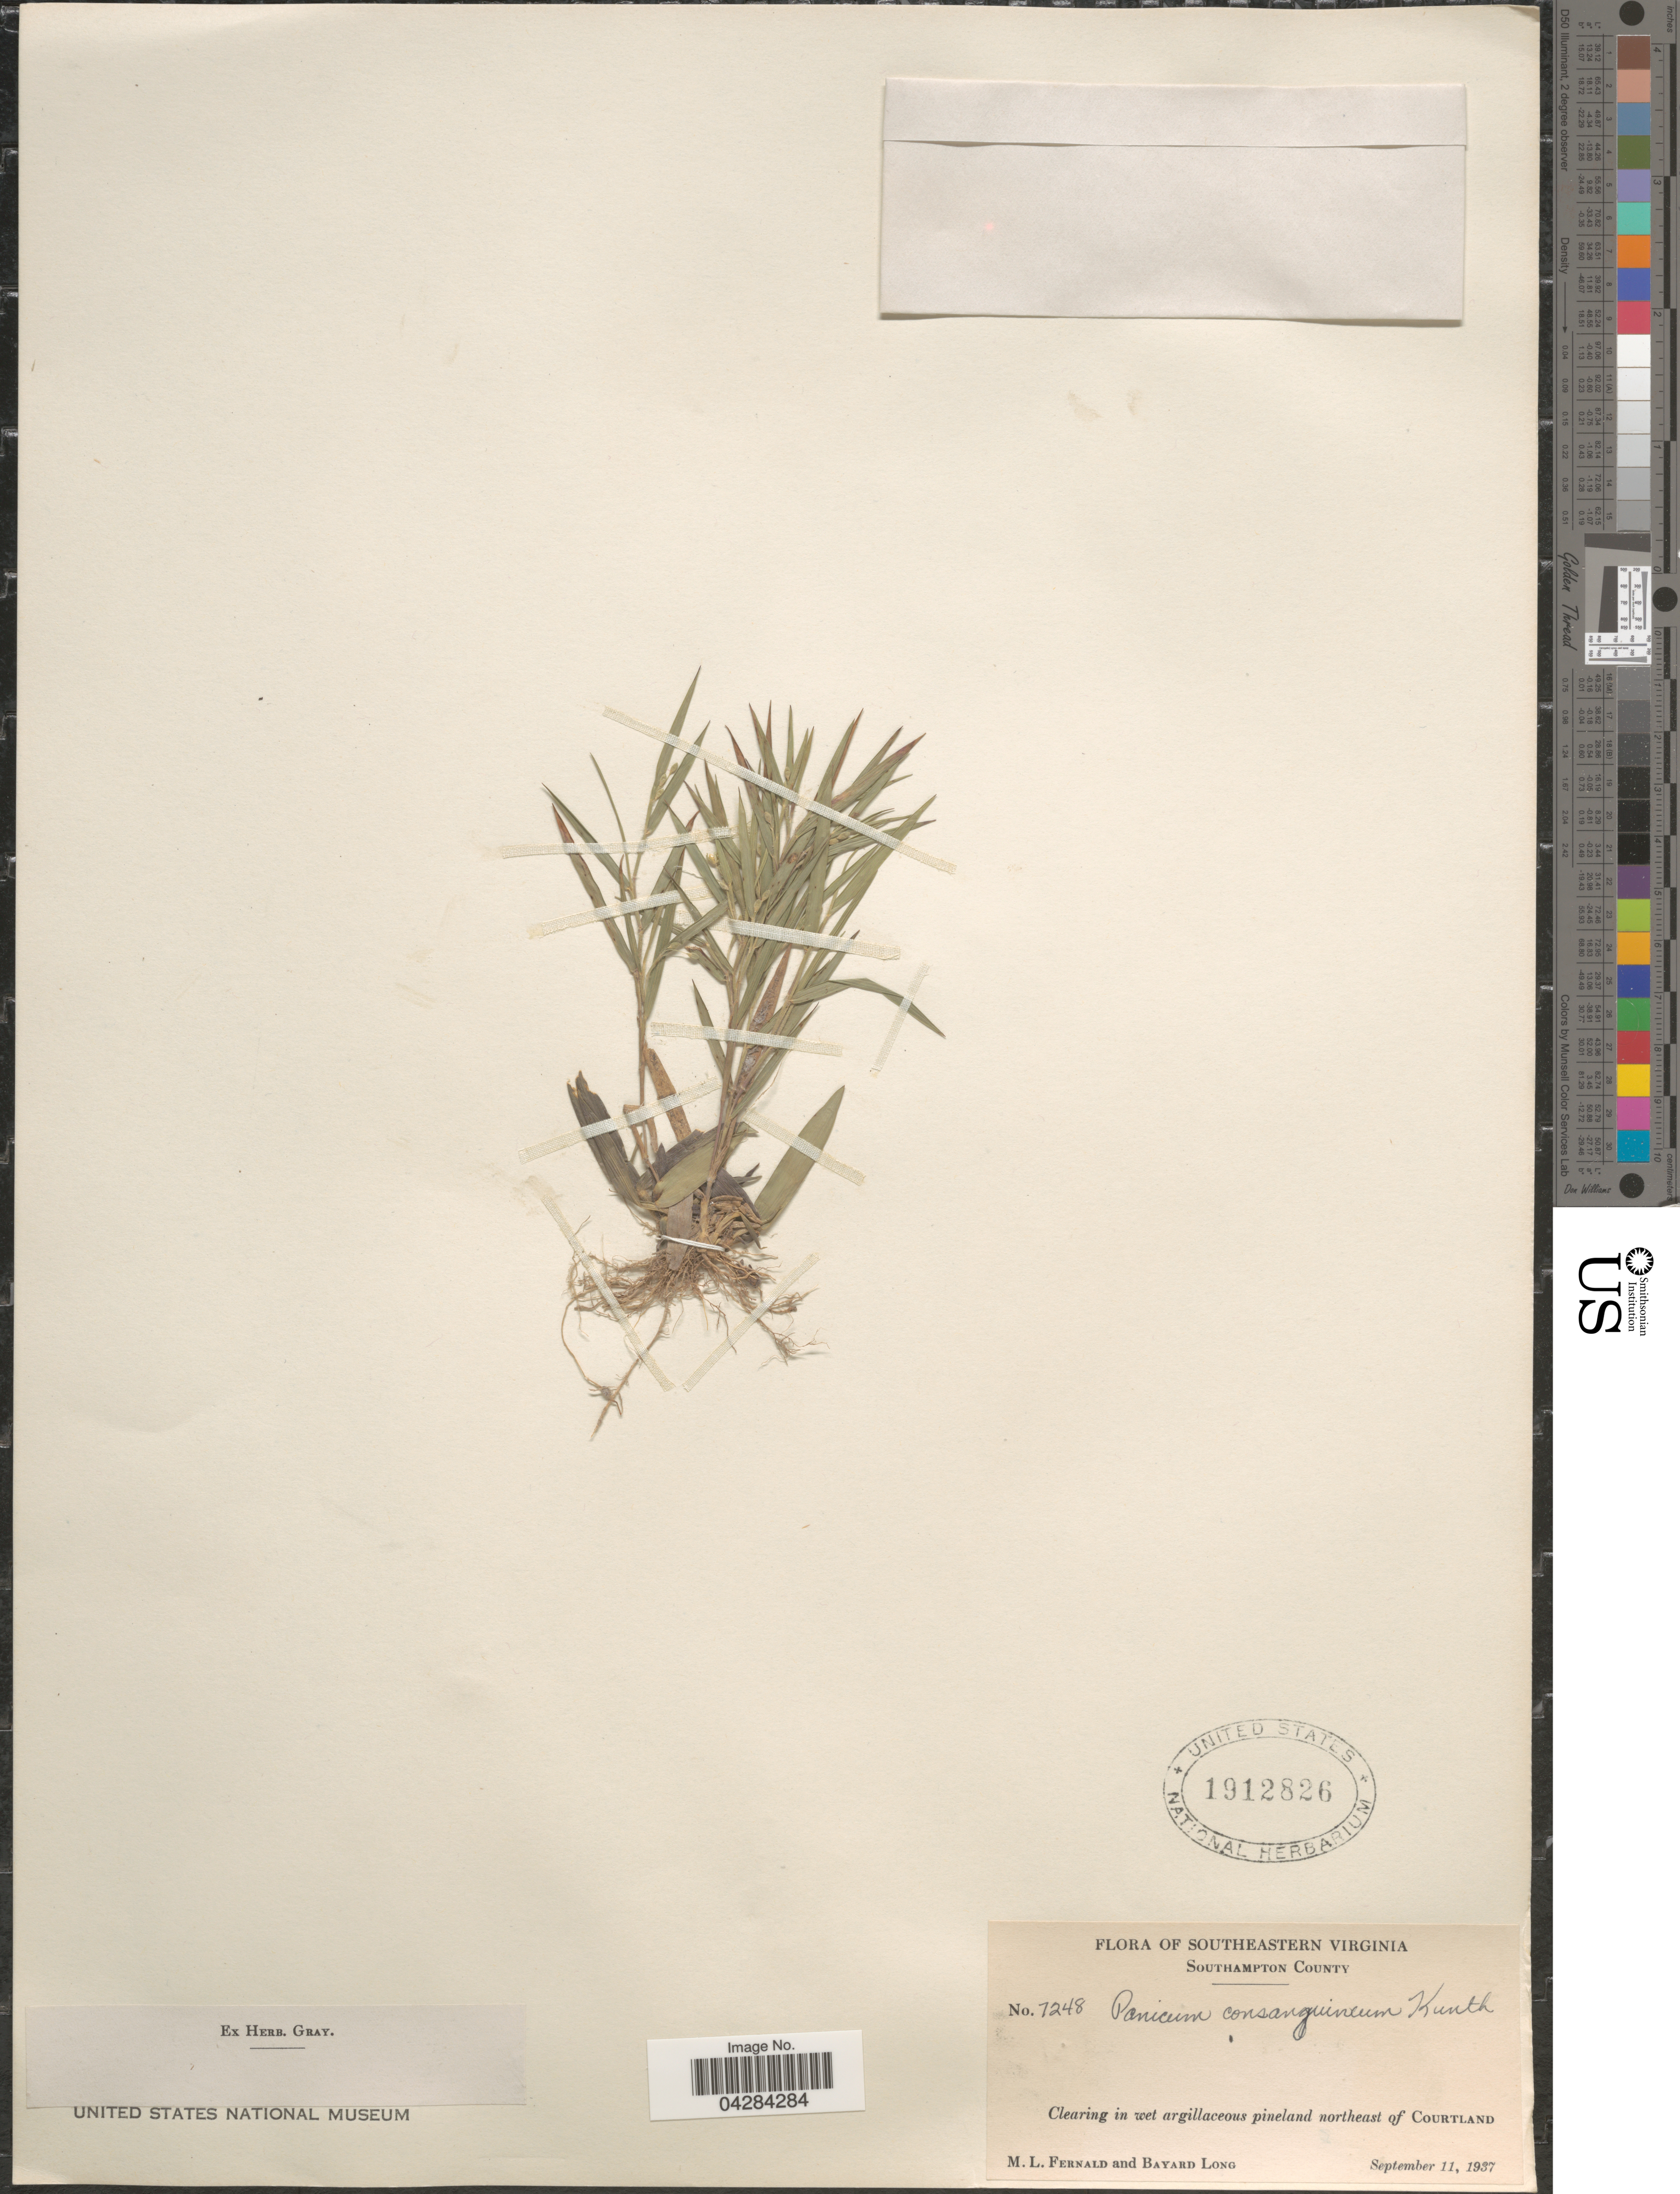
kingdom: Plantae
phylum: Tracheophyta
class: Liliopsida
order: Poales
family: Poaceae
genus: Dichanthelium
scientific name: Dichanthelium ovale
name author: (Elliott) Gould & C.A. Clark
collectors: M. L. Fernald & B. Long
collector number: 7248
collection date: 1937-09-11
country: United States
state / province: Virginia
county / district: Southampton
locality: Southeastern Virginia. Southampton County. Clearing in wet argillaceous pineland northeast of Courtland.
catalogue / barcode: US 1912826